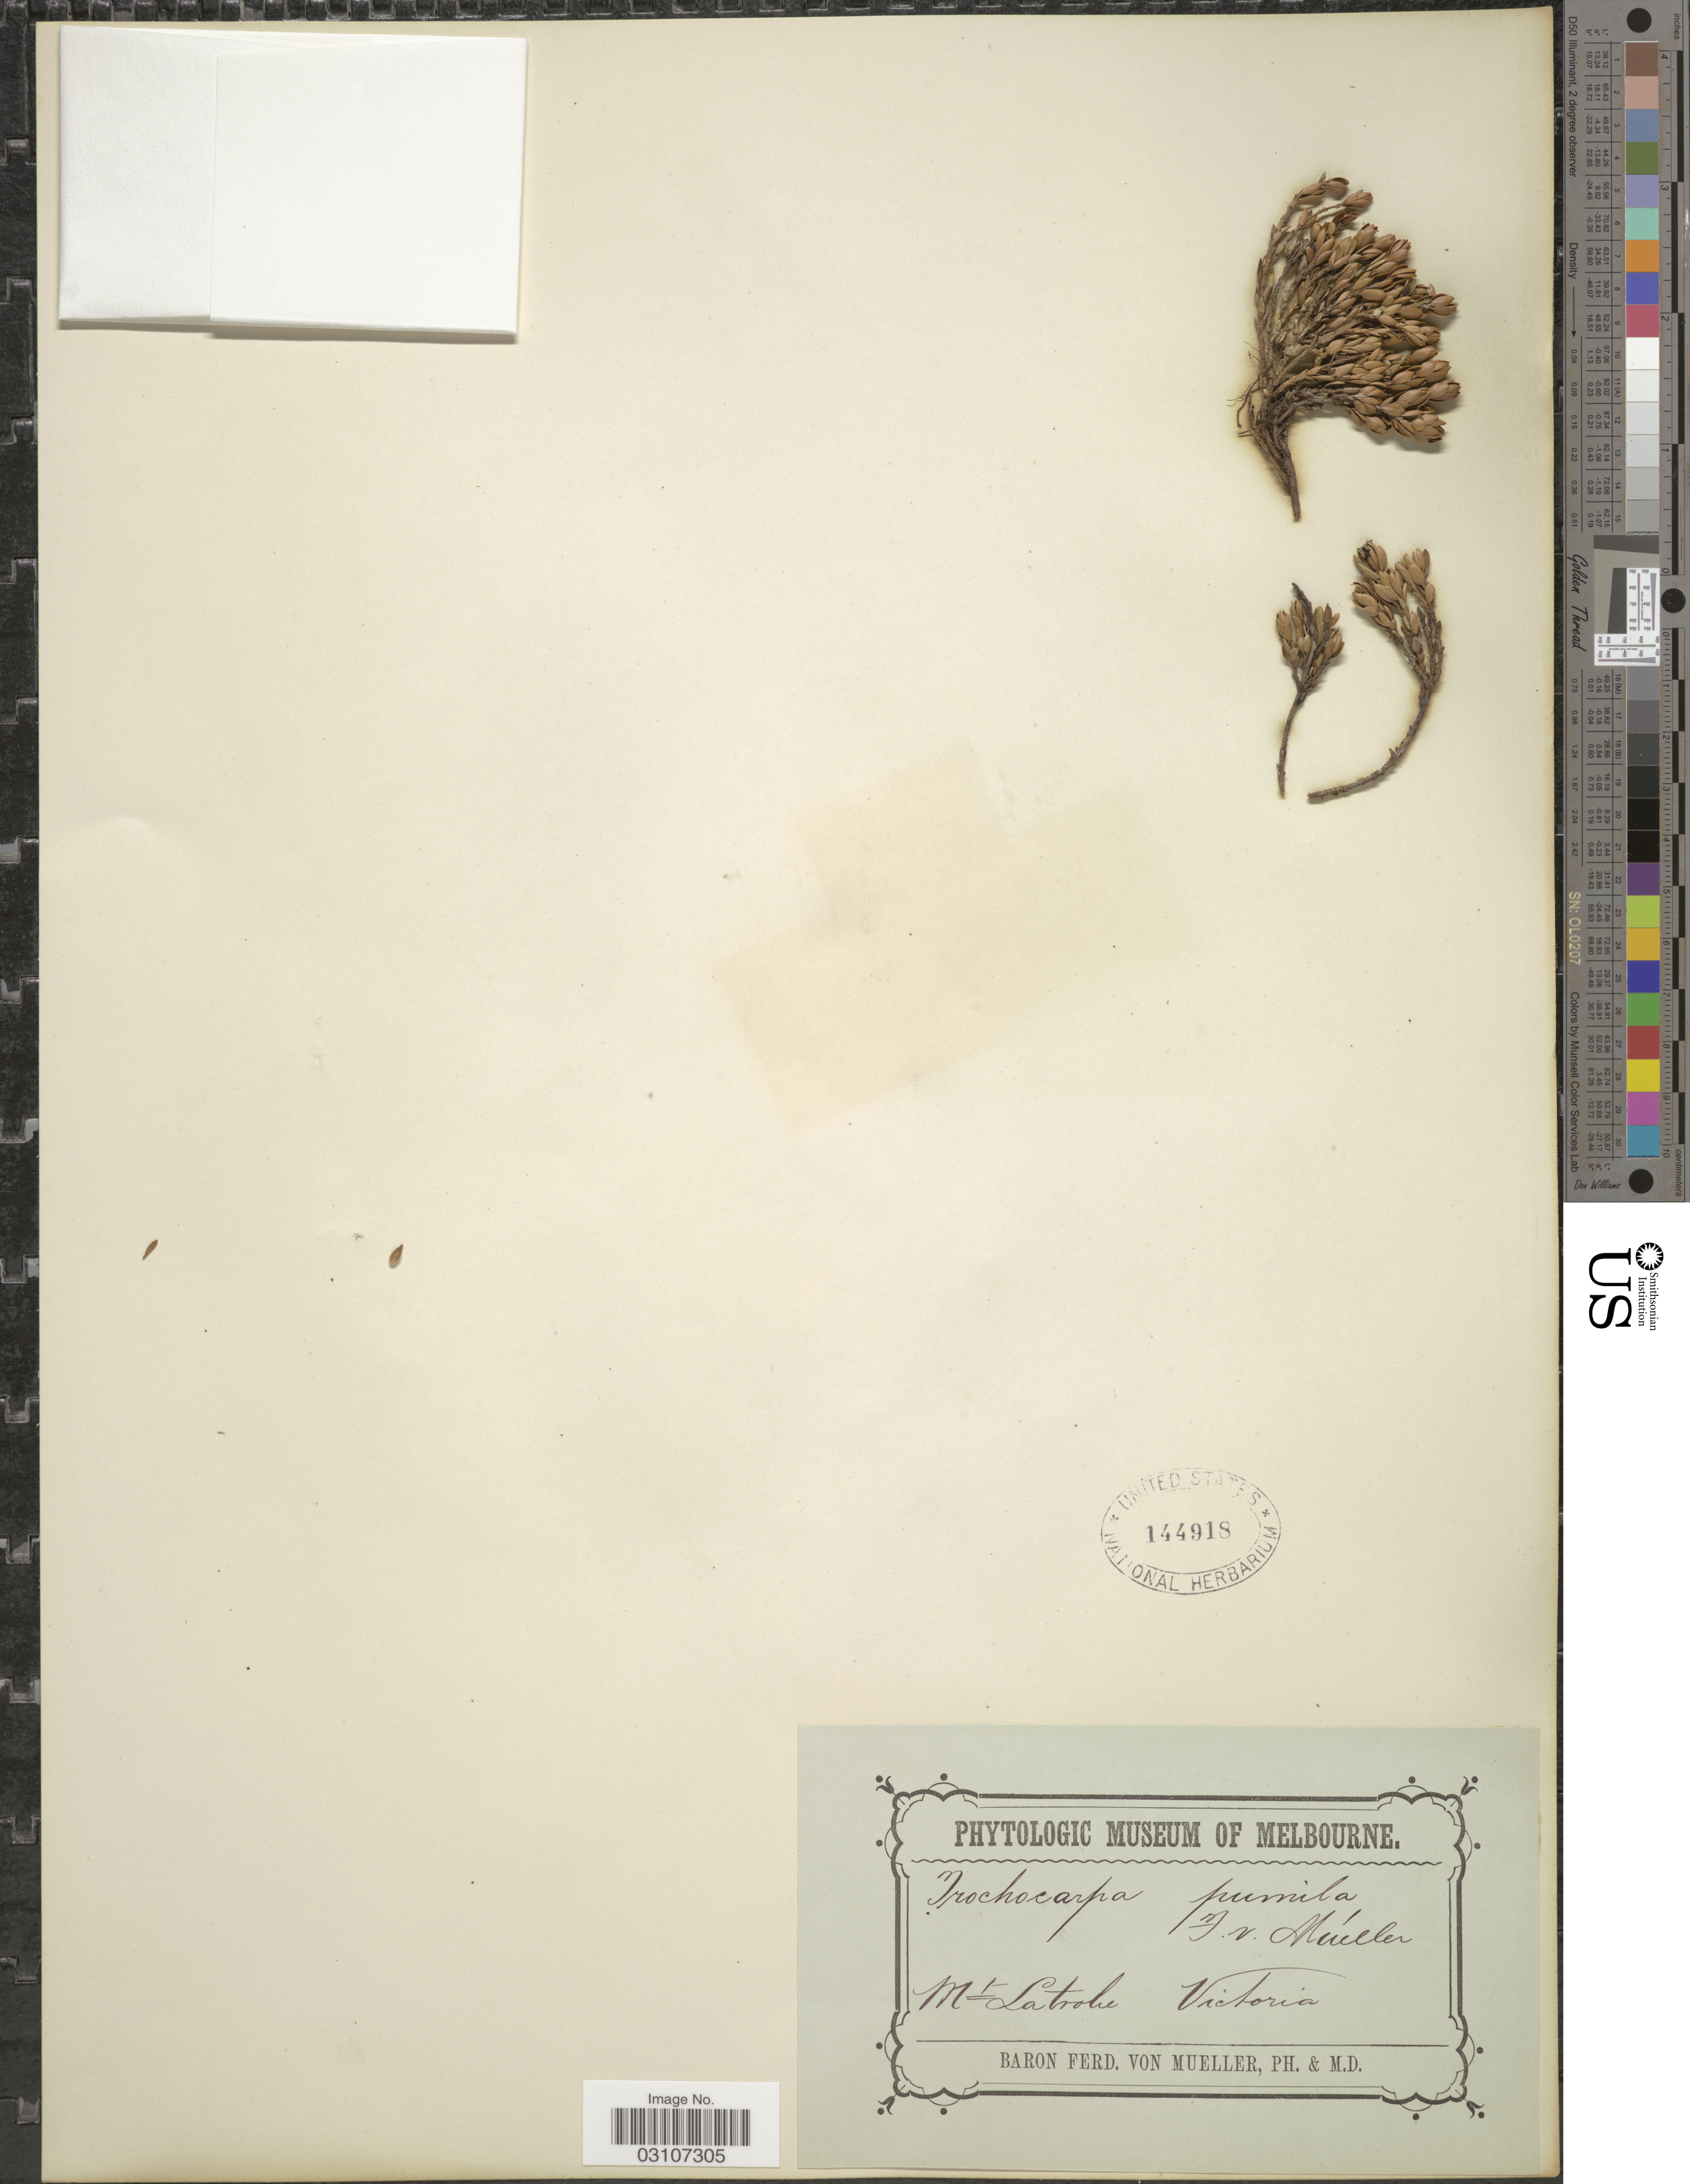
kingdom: Plantae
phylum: Tracheophyta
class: Magnoliopsida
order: Ericales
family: Ericaceae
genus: Pentachondra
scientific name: Pentachondra pumila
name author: (J.R. Forst. & G. Forst.) R. Br.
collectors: F. Mueller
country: Australia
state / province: Victoria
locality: Mt Latrobe Victoria.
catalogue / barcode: US 144918